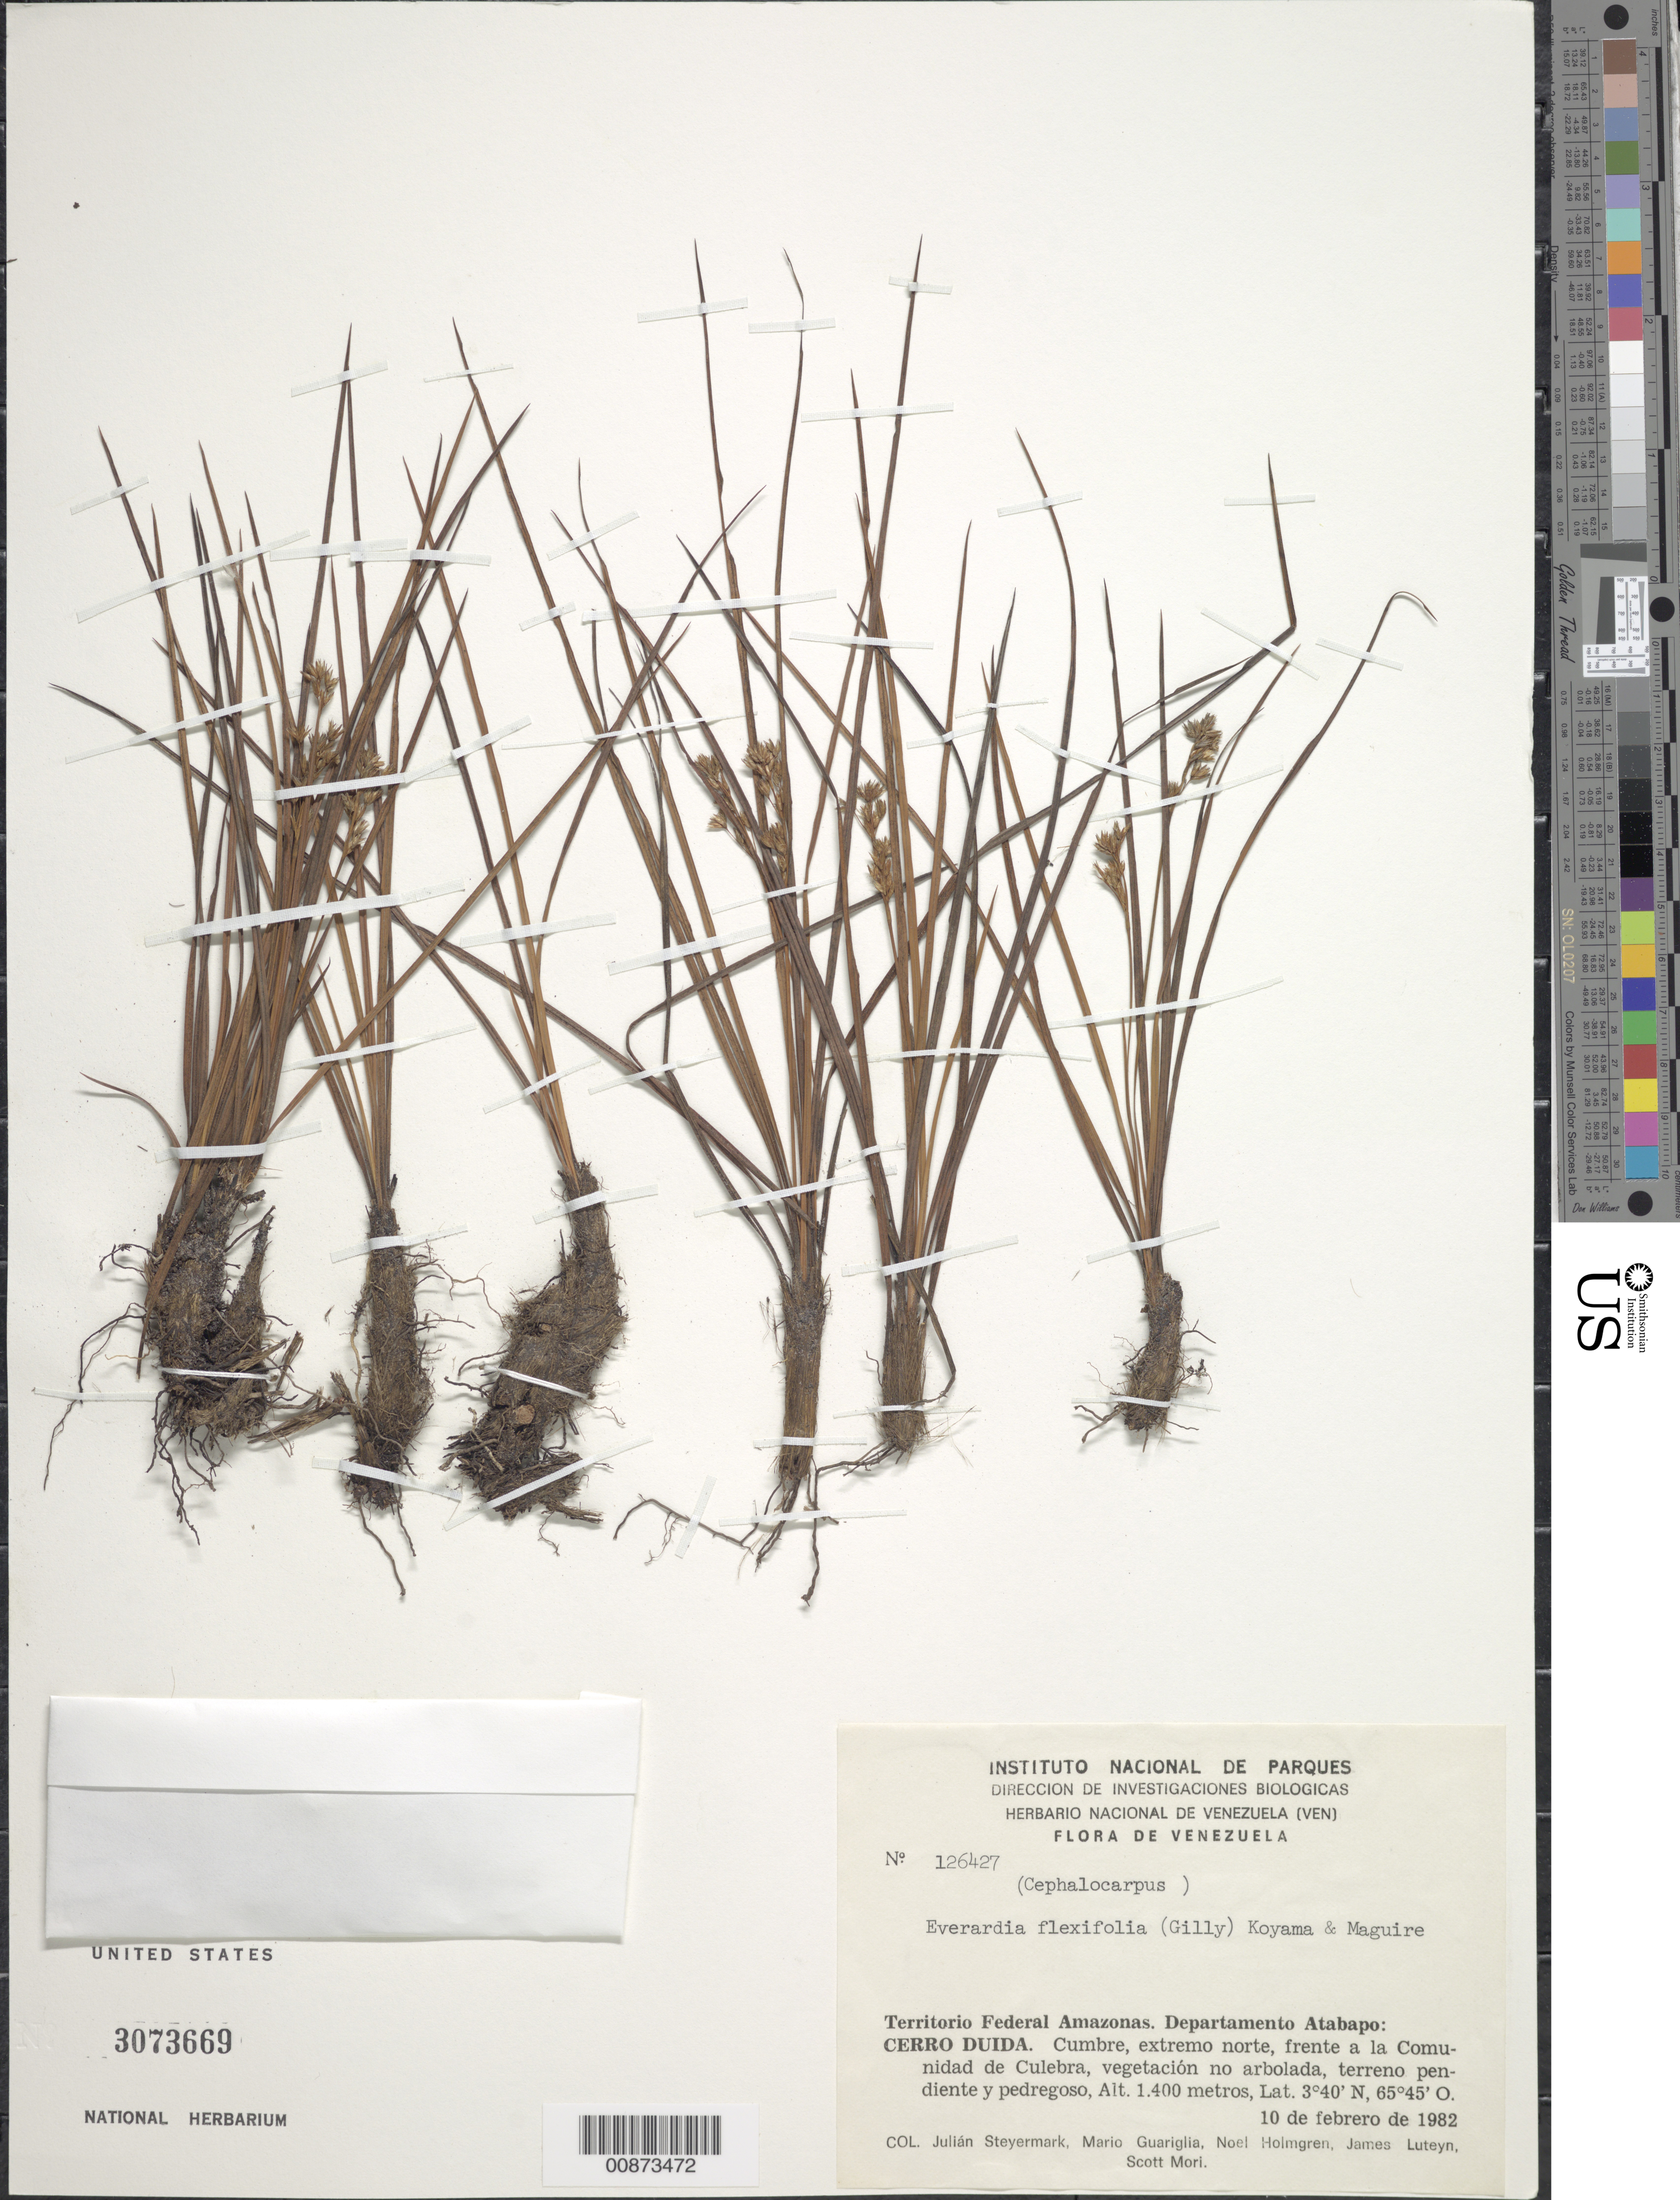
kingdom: Plantae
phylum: Tracheophyta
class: Liliopsida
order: Poales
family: Cyperaceae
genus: Cephalocarpus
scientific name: Cephalocarpus flexifolium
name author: (Gilly) S.M. Costa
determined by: Strong, Mark T., (BOT), Smithsonian Institution - National Museum of Natural History (UNITED STATES)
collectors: J. Steyermark, M. Guariglia P., N. H. Holmgren, J. L. Luteyn & S. Mori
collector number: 126427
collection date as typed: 10-Feb-82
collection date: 1982-02-10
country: Venezuela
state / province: Amazonas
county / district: Atabapo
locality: Cerro Duida, cumbre, extremo norte, frente a la Comunidad de Culebra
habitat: Vegetación no arbolada, terreno pendiente y pedregoso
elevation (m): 1400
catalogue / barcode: US 3073669